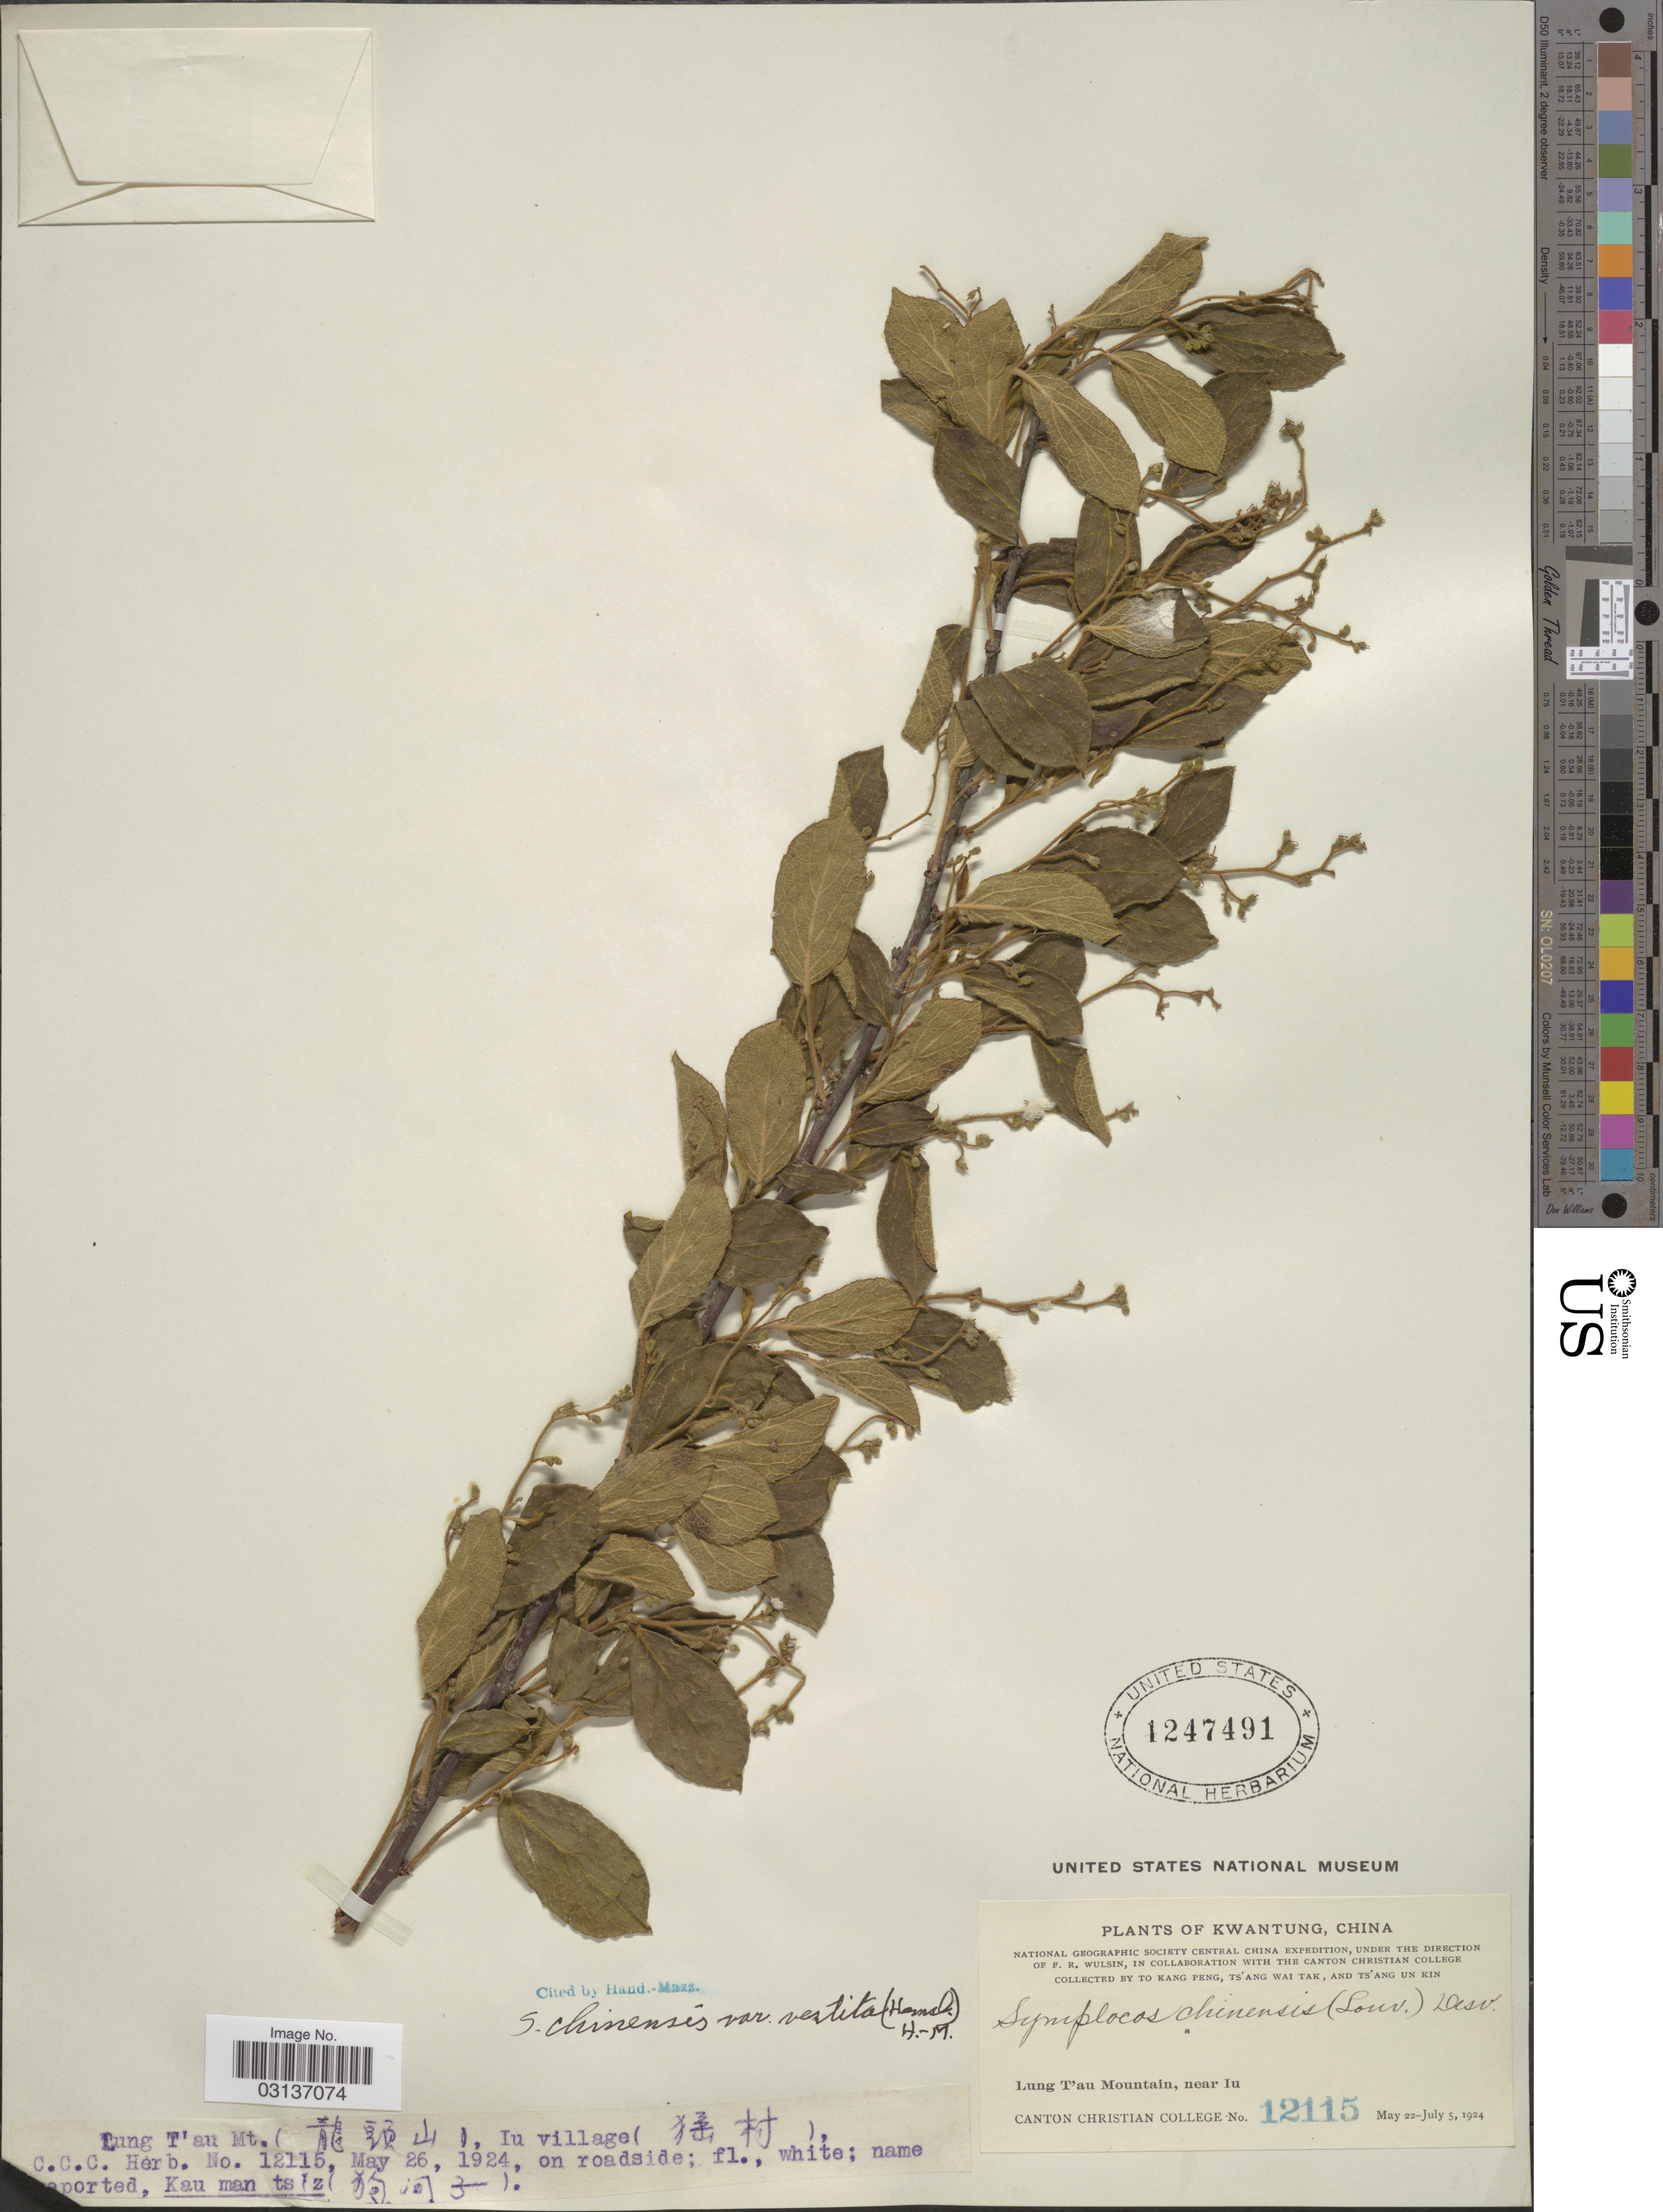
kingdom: Plantae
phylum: Tracheophyta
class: Magnoliopsida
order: Ericales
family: Symplocaceae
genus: Symplocos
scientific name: Symplocos paniculata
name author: Miq.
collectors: To Kang P'eng, W. T. Tsang & Ts' Ang Un Kin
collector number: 12115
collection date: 1924-05-26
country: China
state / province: Guangdong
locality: Kwangtung. Lung T'au Mountain, near Iu. Iu village, on roadside.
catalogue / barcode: US 1247491